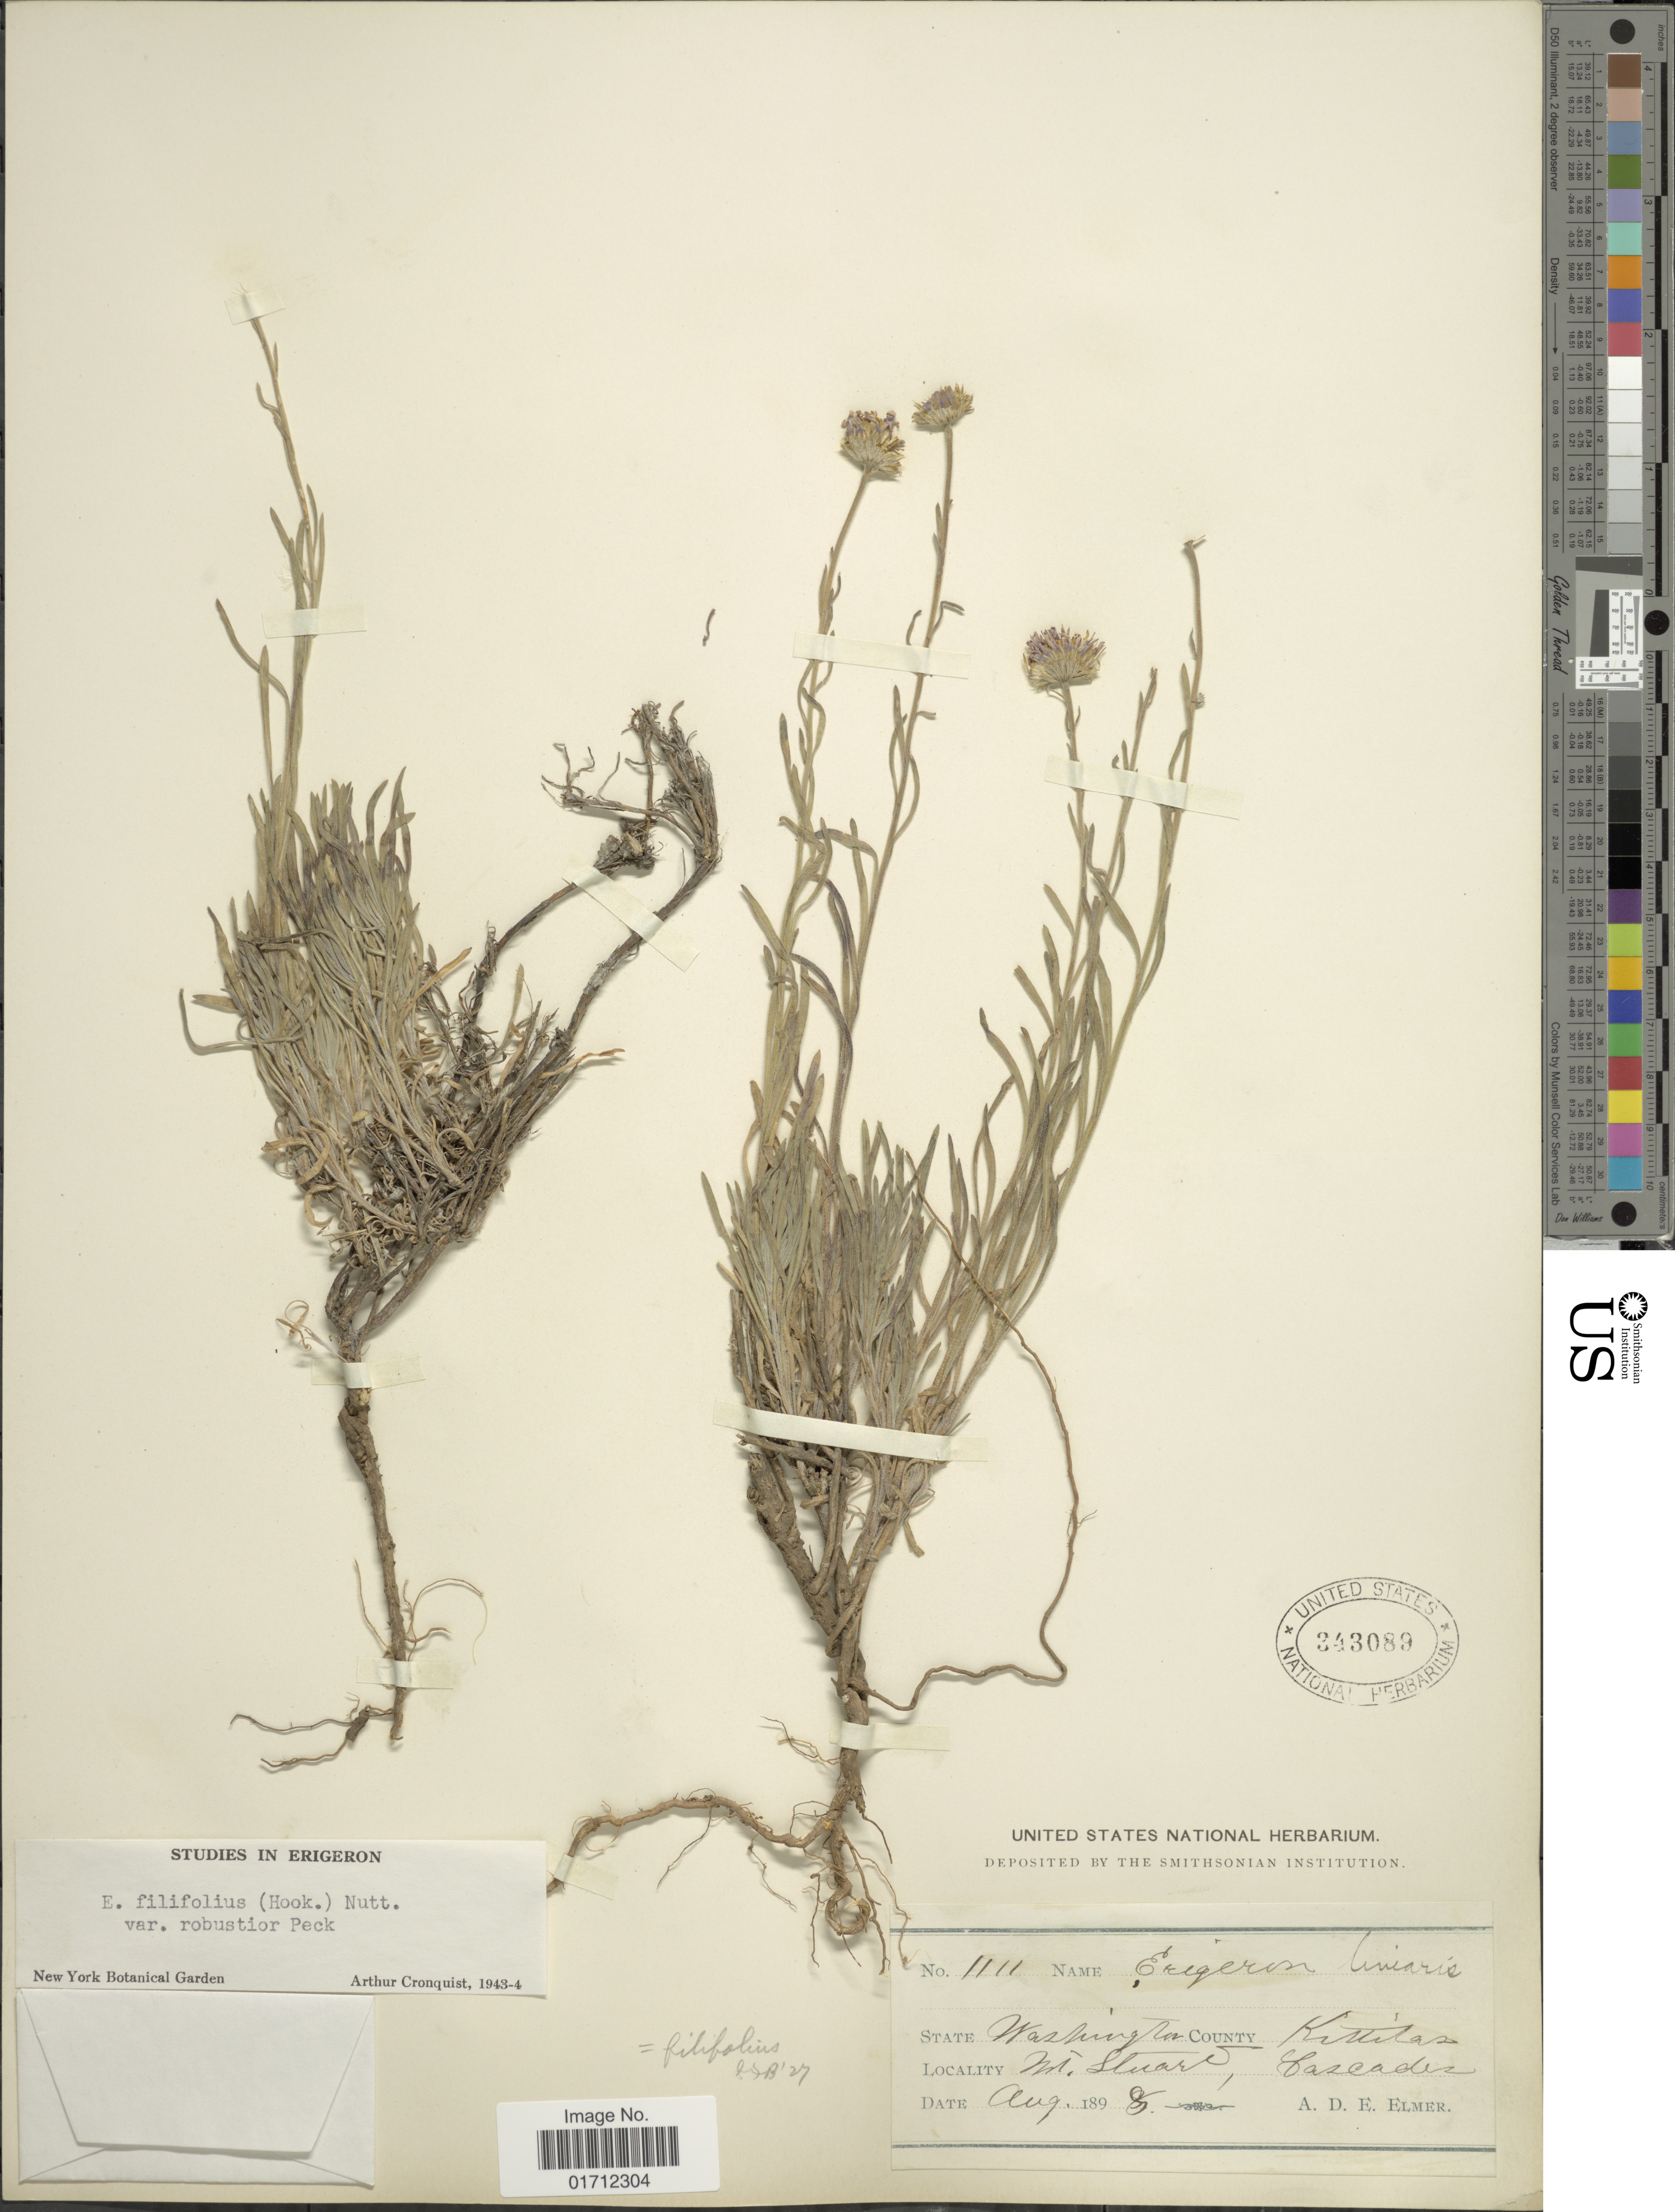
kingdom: Plantae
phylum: Tracheophyta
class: Magnoliopsida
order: Asterales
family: Asteraceae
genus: Erigeron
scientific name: Erigeron filifolius var. robustior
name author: M. Peck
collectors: A. D. E. Elmer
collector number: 1111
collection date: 1898-08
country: United States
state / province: Washington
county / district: Kittitas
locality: County: Kittitas, Mt. Stuart, Cascade.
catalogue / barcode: US 343089